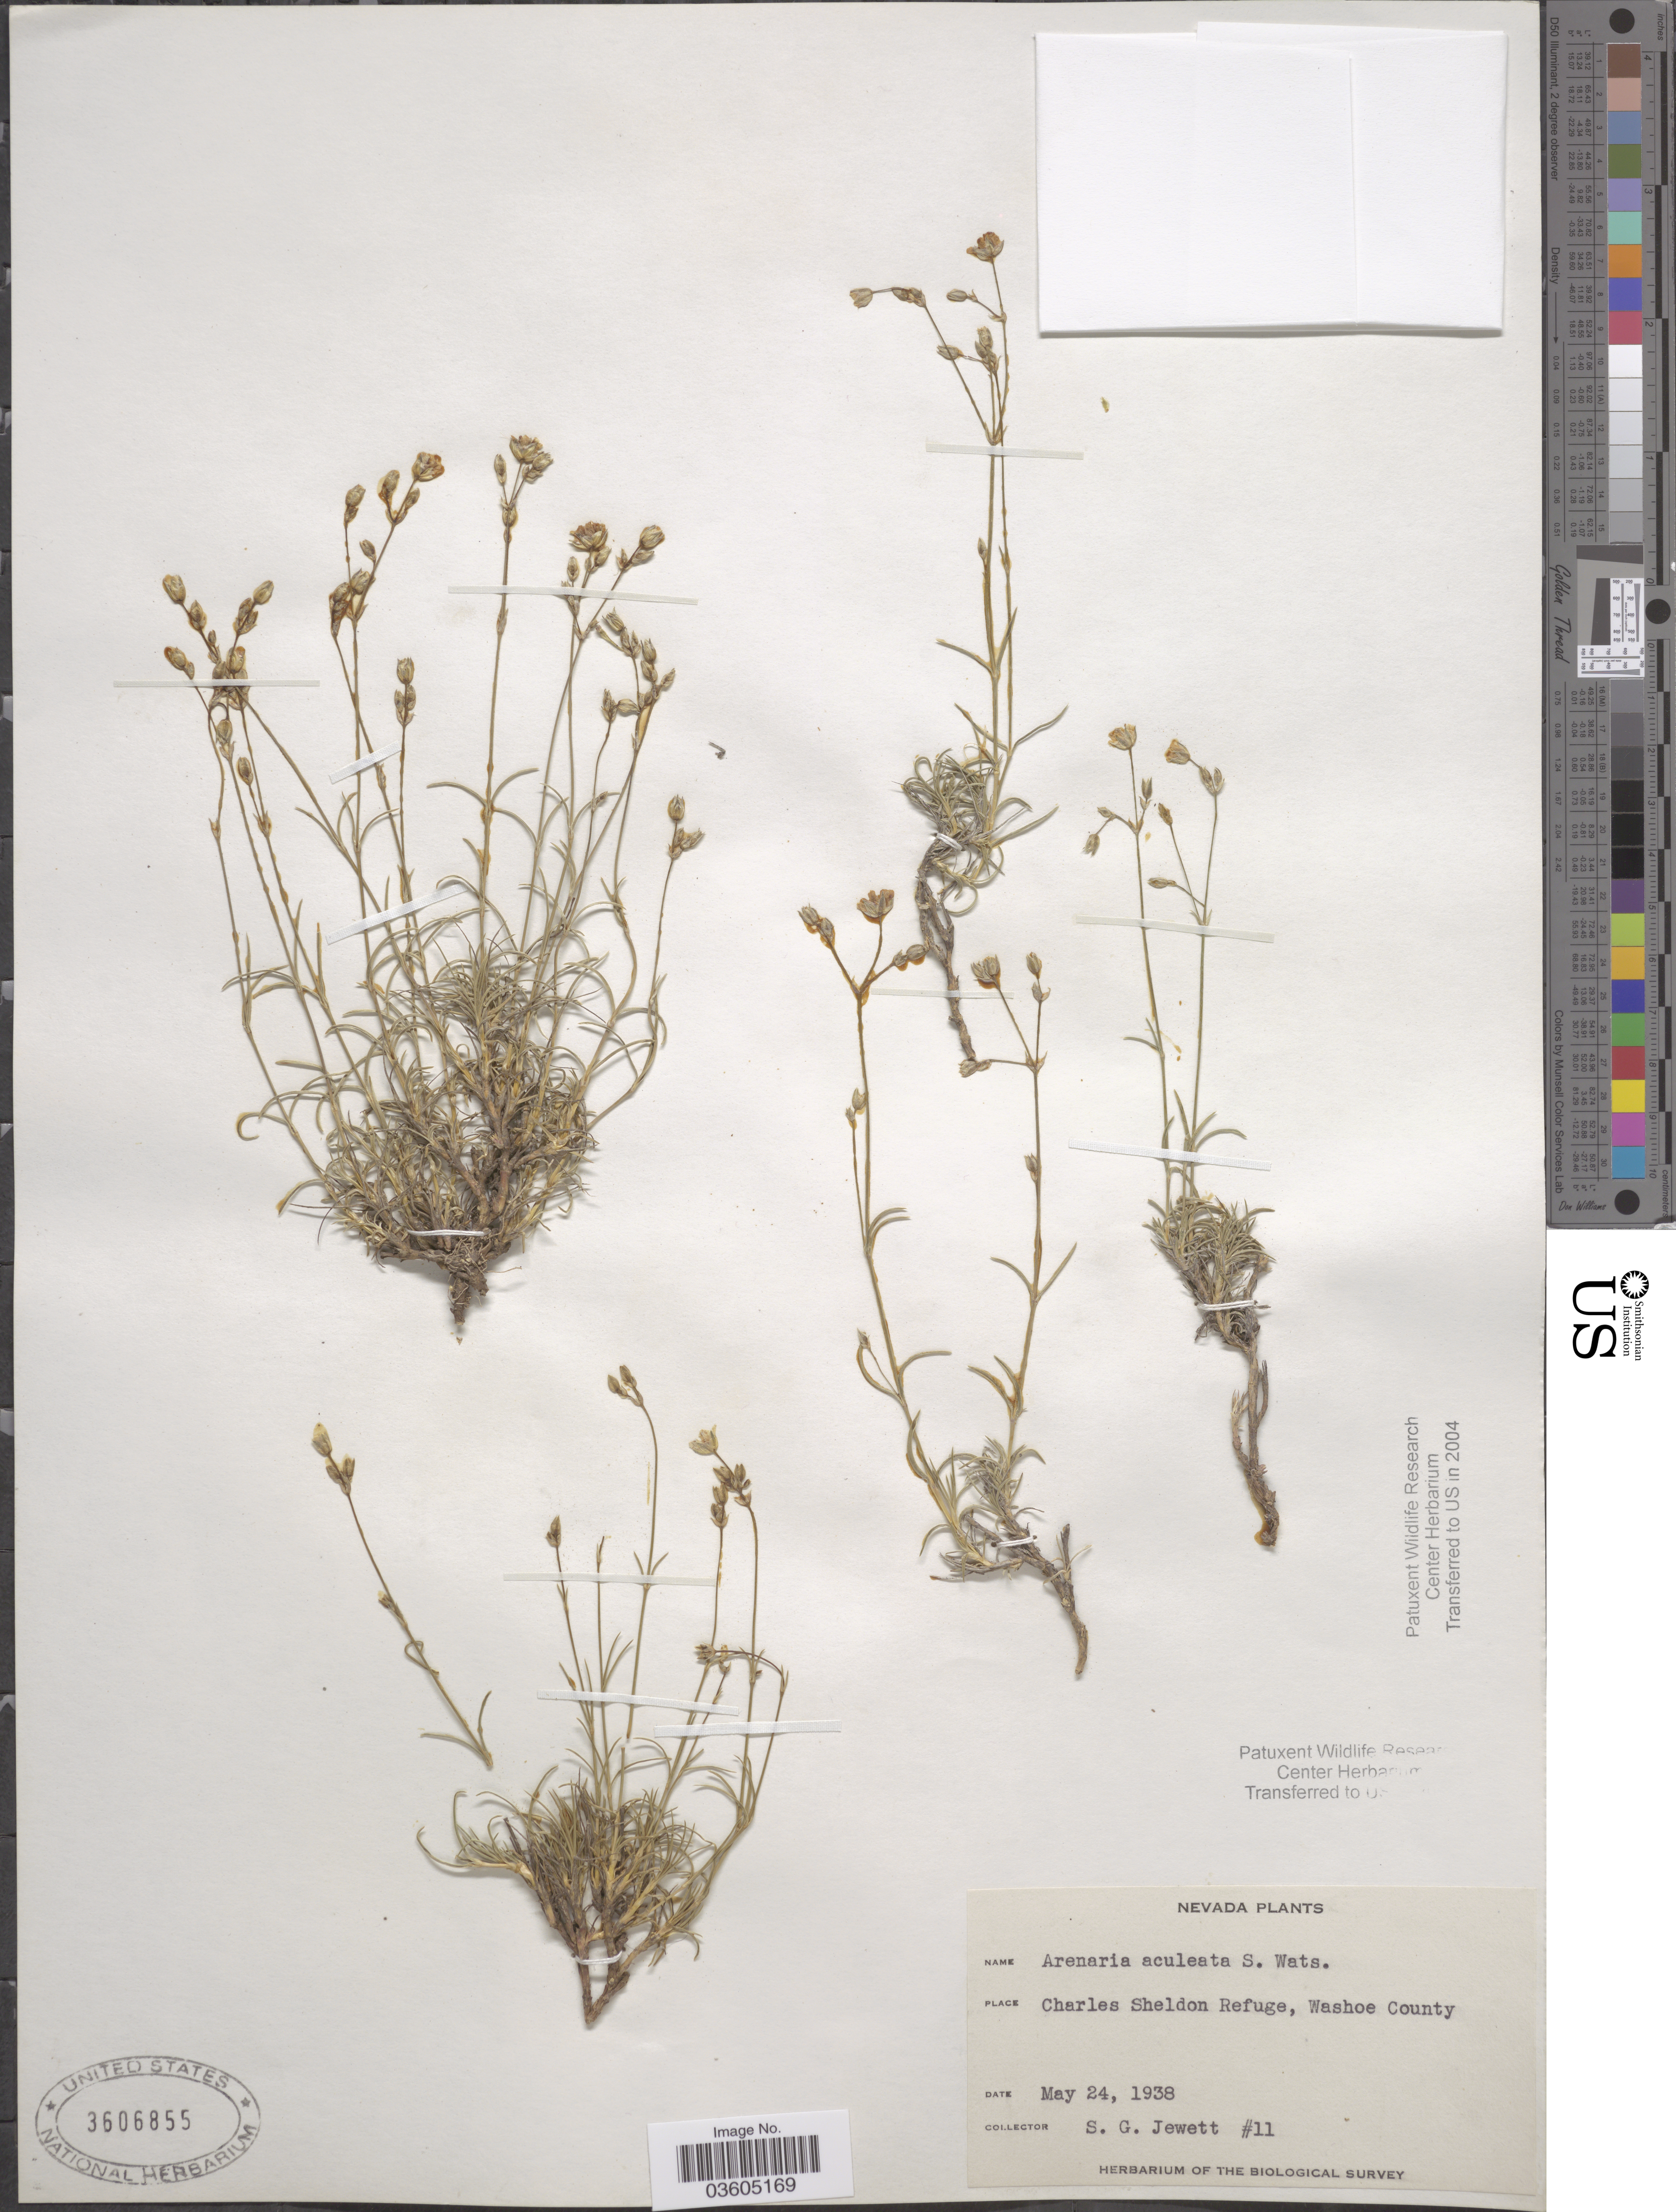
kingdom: Plantae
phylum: Tracheophyta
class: Magnoliopsida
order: Caryophyllales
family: Caryophyllaceae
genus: Eremogone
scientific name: Eremogone sp.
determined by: Strong, Mark T., (BOT), Smithsonian Institution - National Museum of Natural History (UNITED STATES)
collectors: S. Jewett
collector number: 11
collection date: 1938-05-24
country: United States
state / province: Nevada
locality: Charles Sheldon Range, Washoe County.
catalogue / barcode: US 3606855